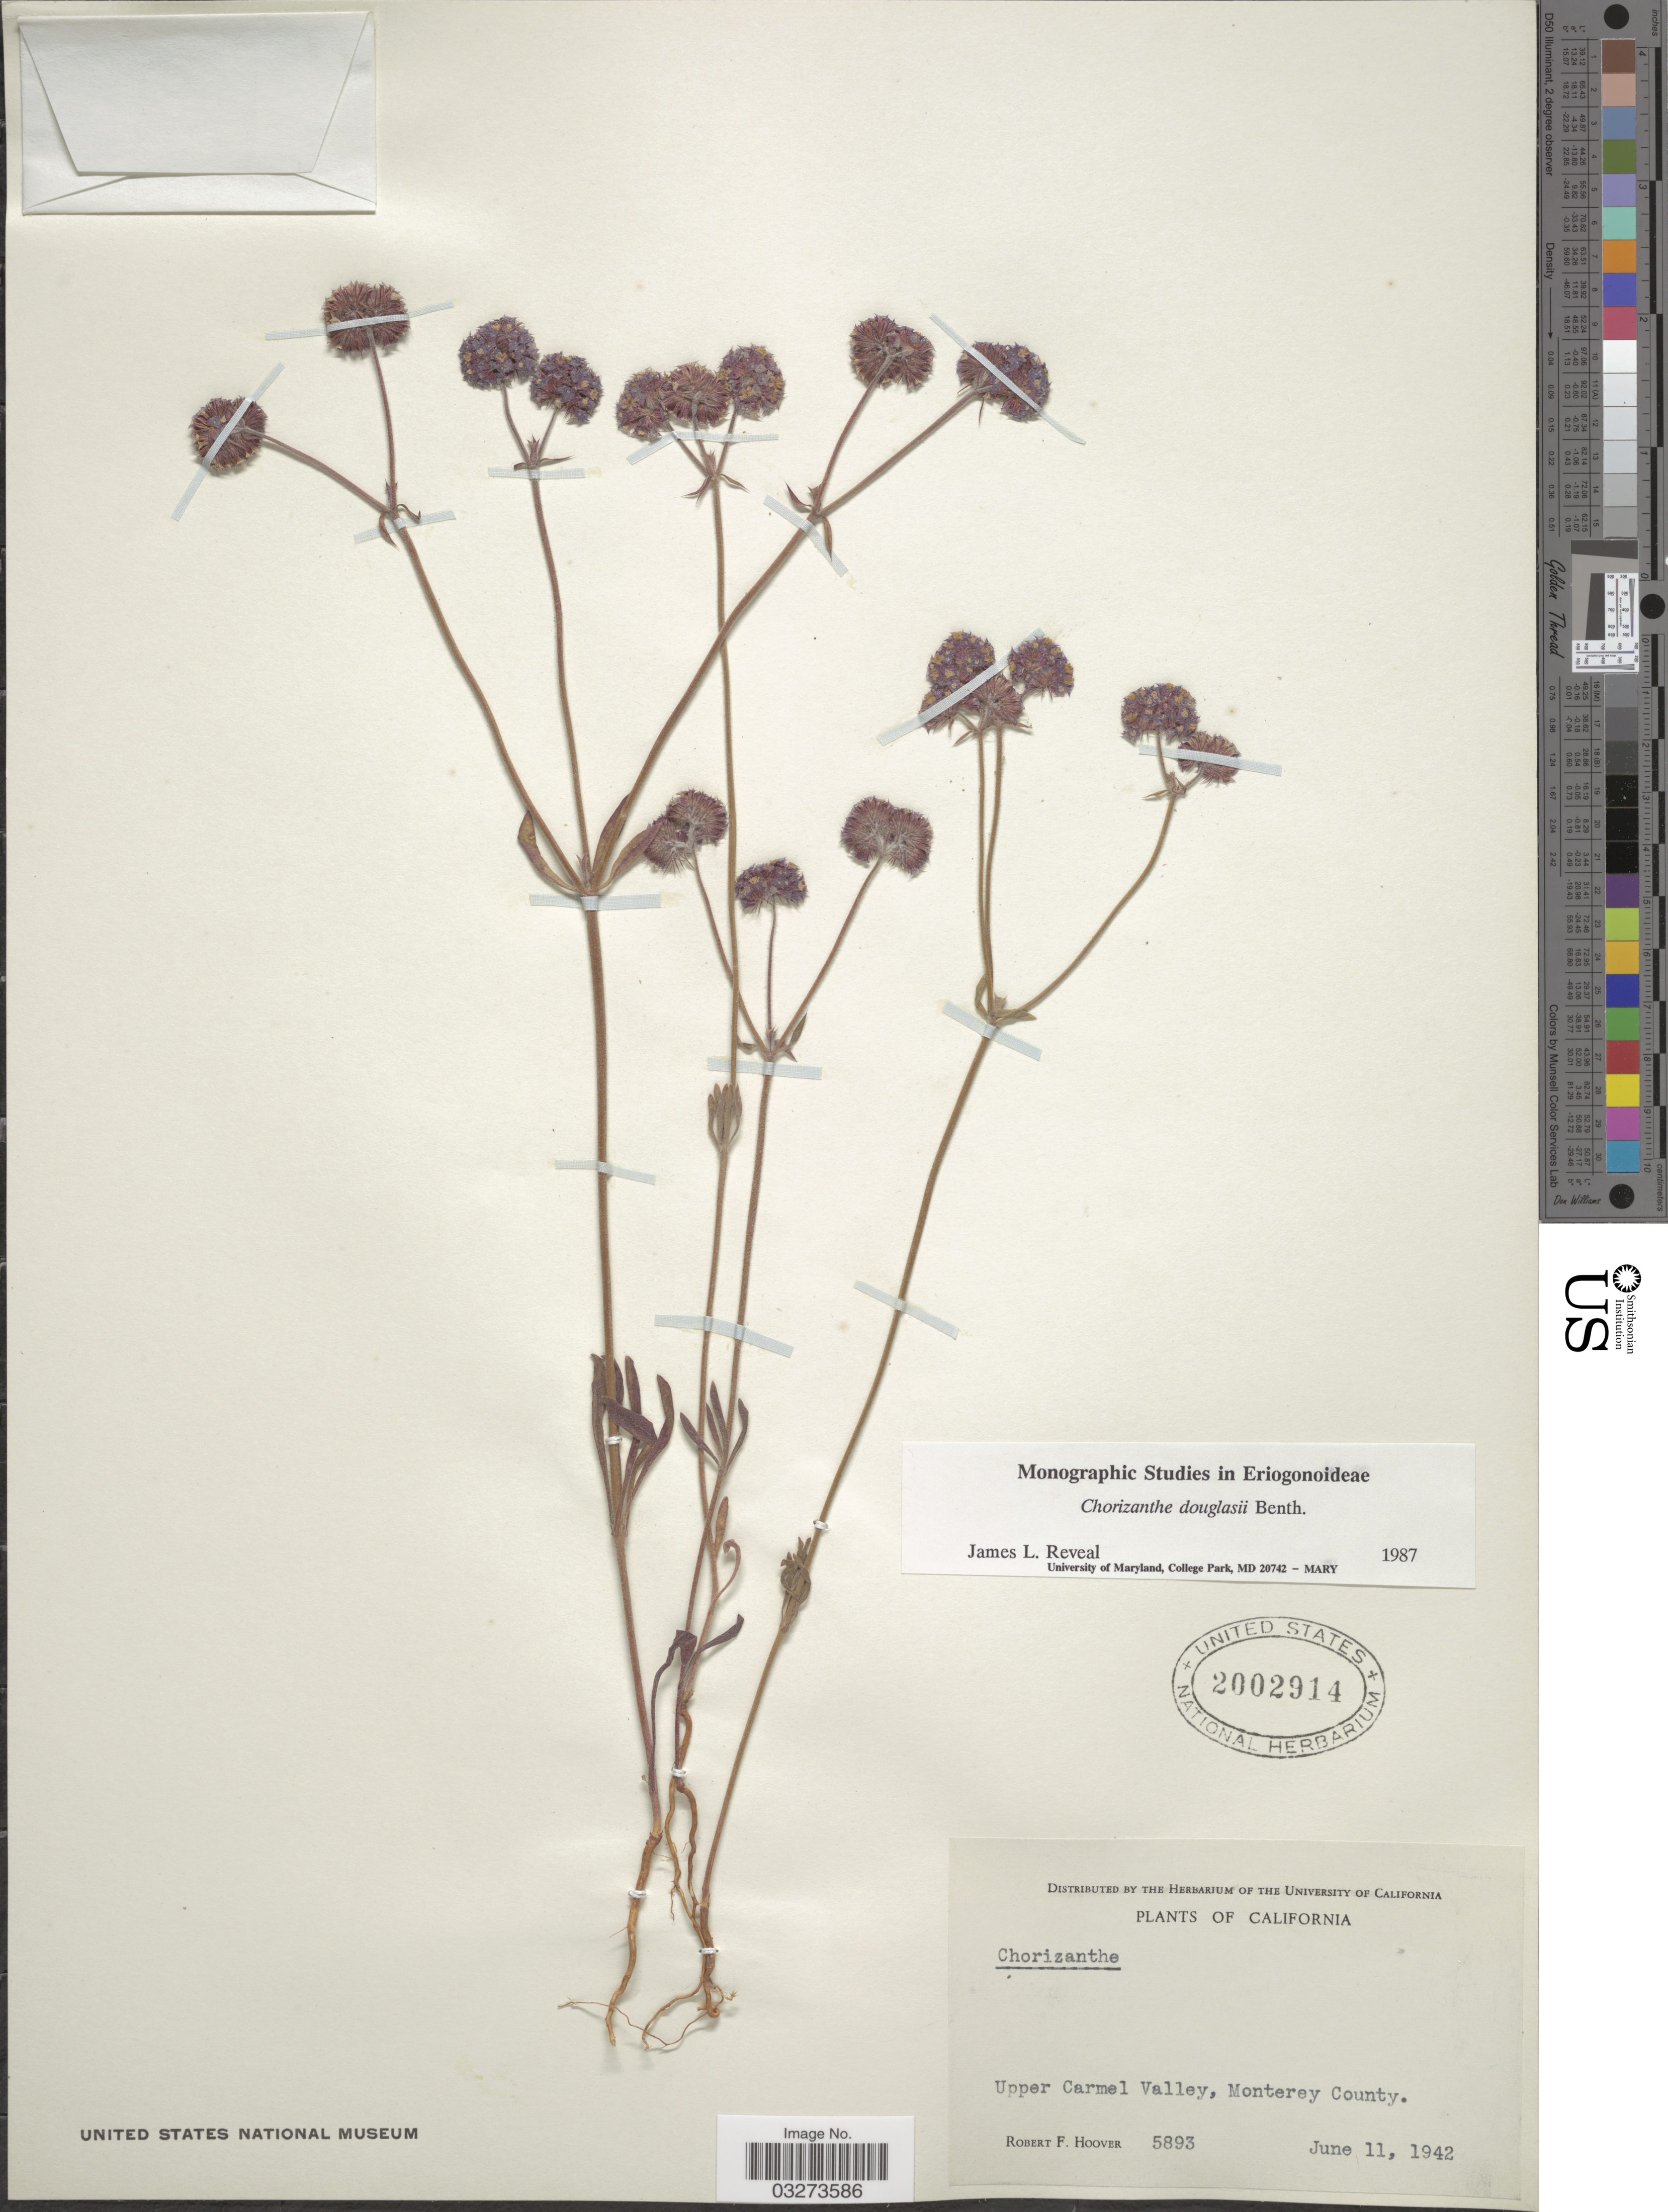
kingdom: Plantae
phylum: Tracheophyta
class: Magnoliopsida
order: Caryophyllales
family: Polygonaceae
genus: Chorizanthe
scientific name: Chorizanthe douglasii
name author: Benth.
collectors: R. F. Hoover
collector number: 5893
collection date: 1942-06-11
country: United States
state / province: California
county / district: Monterey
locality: Upper Carmel Valley, Monterey County.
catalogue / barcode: US 2002914